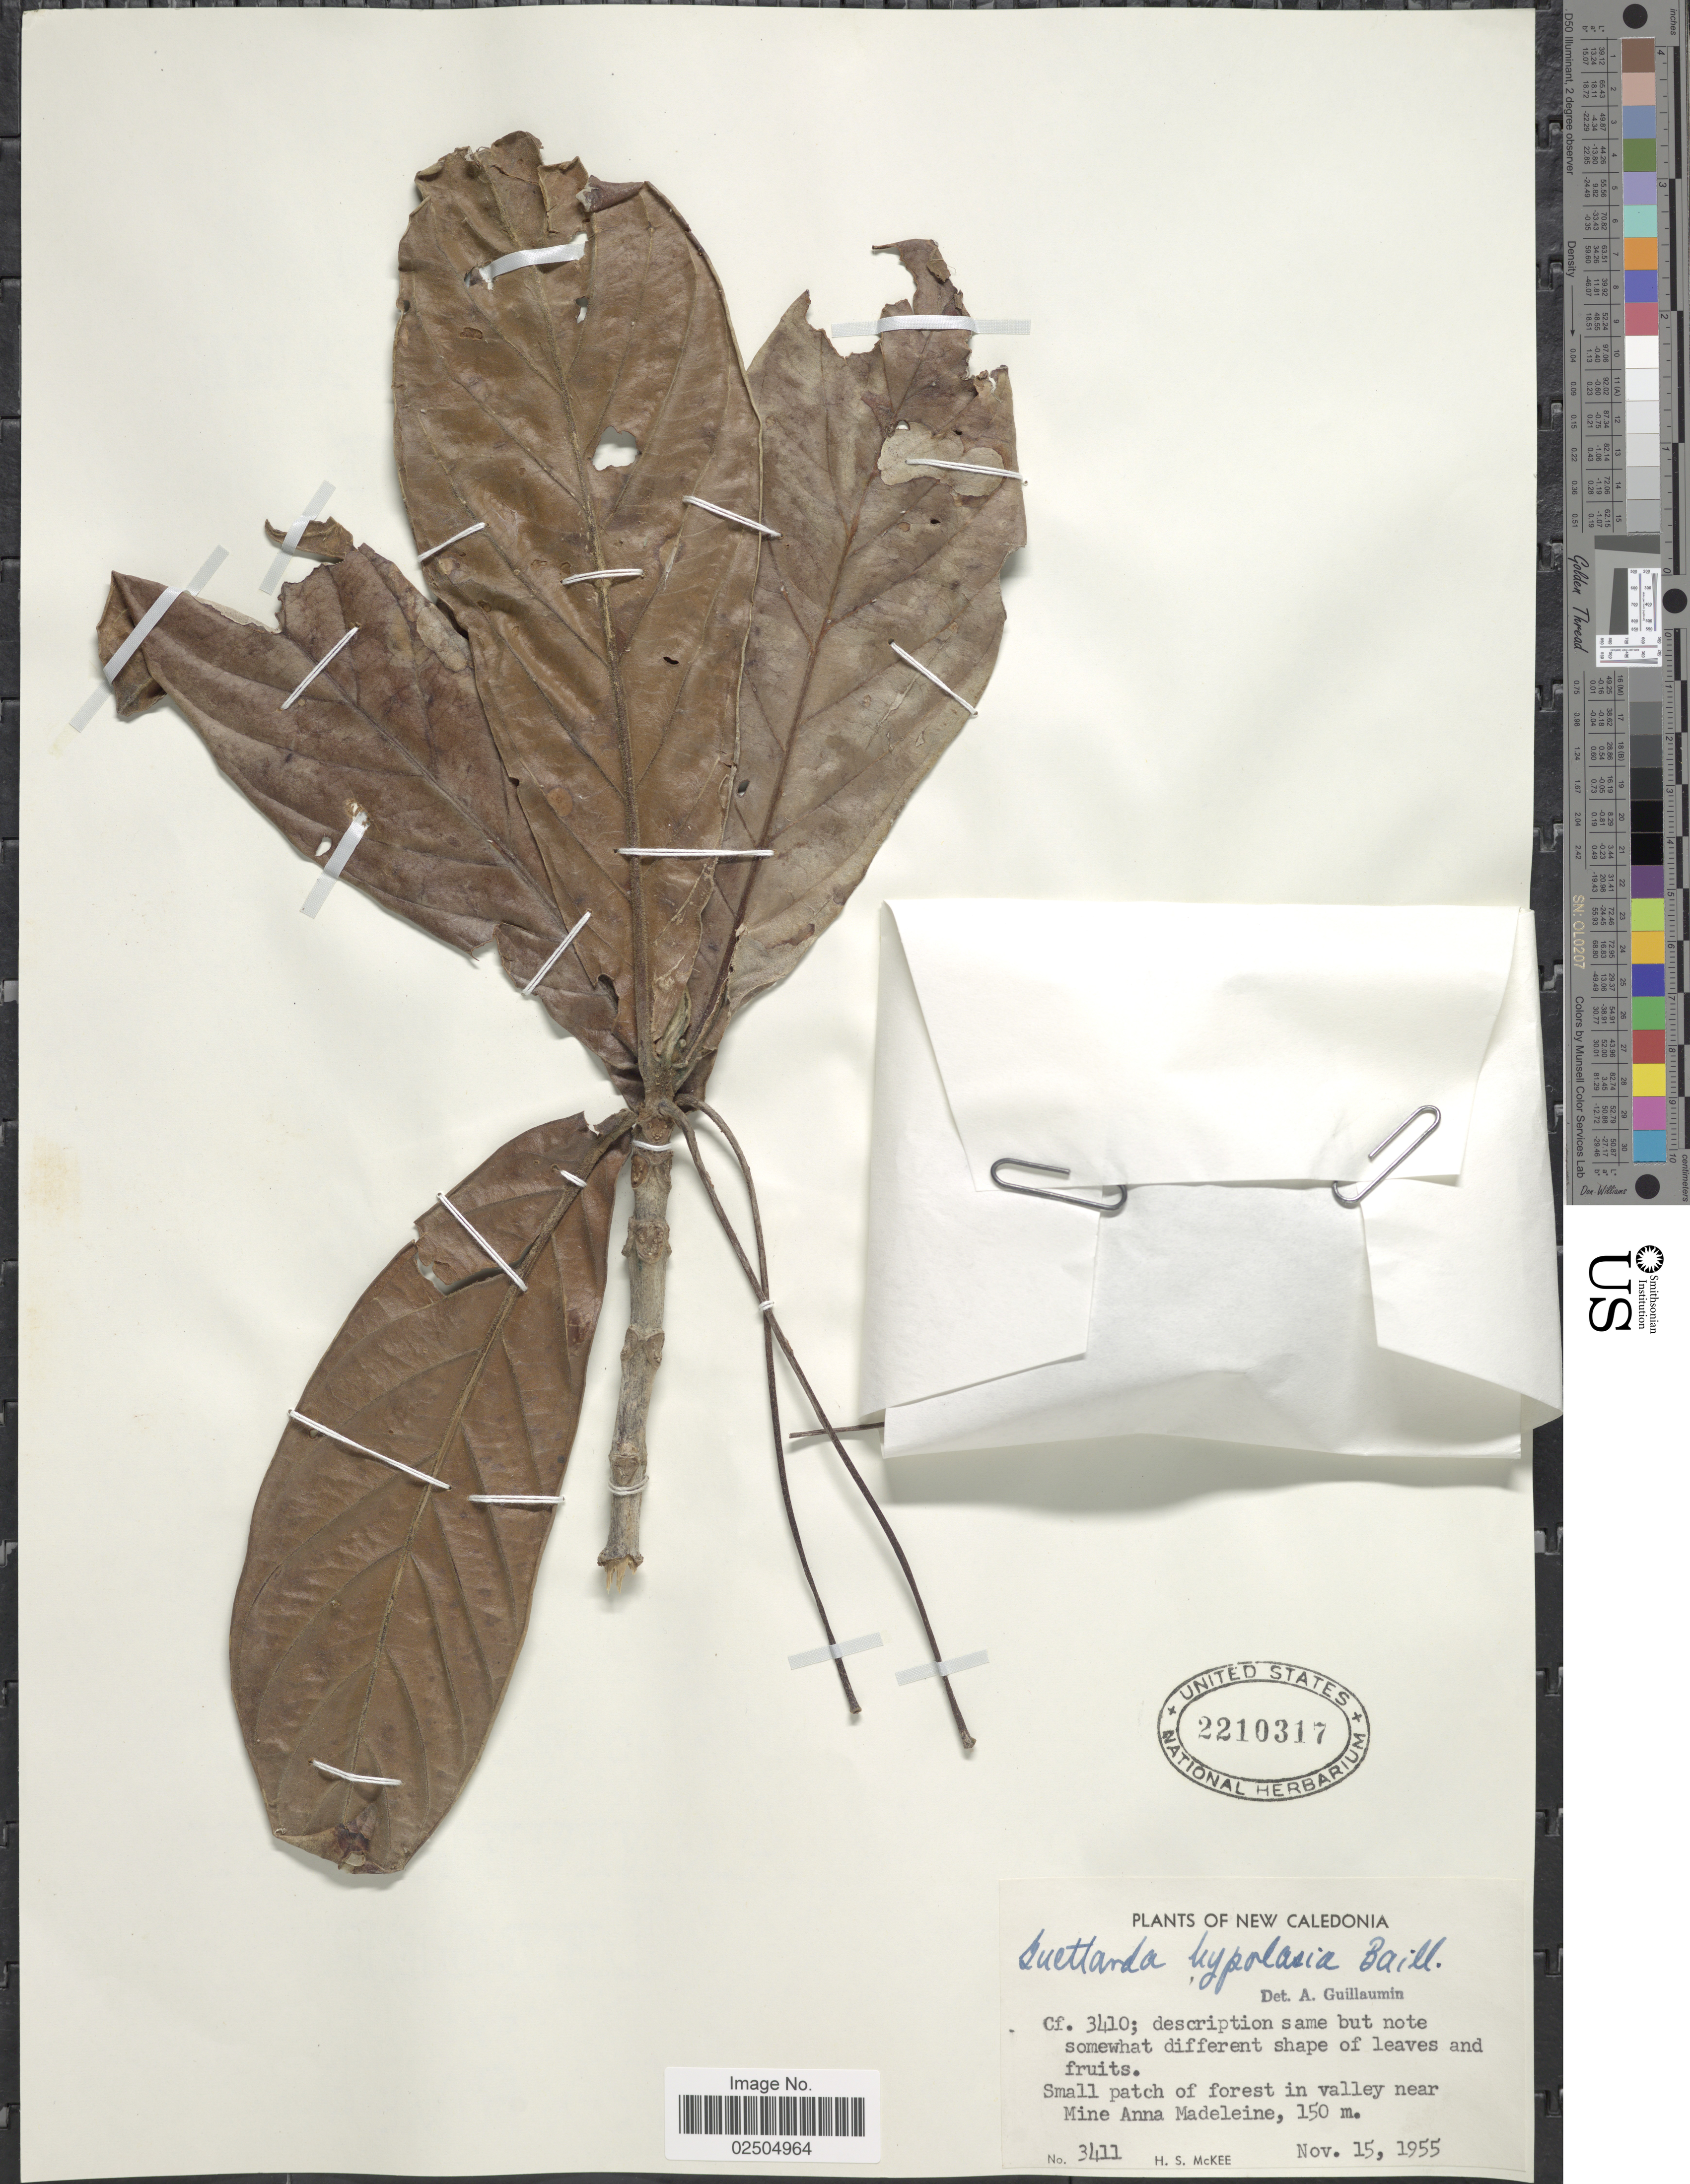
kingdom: Plantae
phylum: Tracheophyta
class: Magnoliopsida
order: Gentianales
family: Rubiaceae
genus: Guettarda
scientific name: Guettarda hypolasia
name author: Baill.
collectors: H. S. McKee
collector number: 3411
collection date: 1955-11-15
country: New Caledonia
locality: Small patch of forest in valley near Mine Anna Madeleine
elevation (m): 150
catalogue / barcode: US 2210317